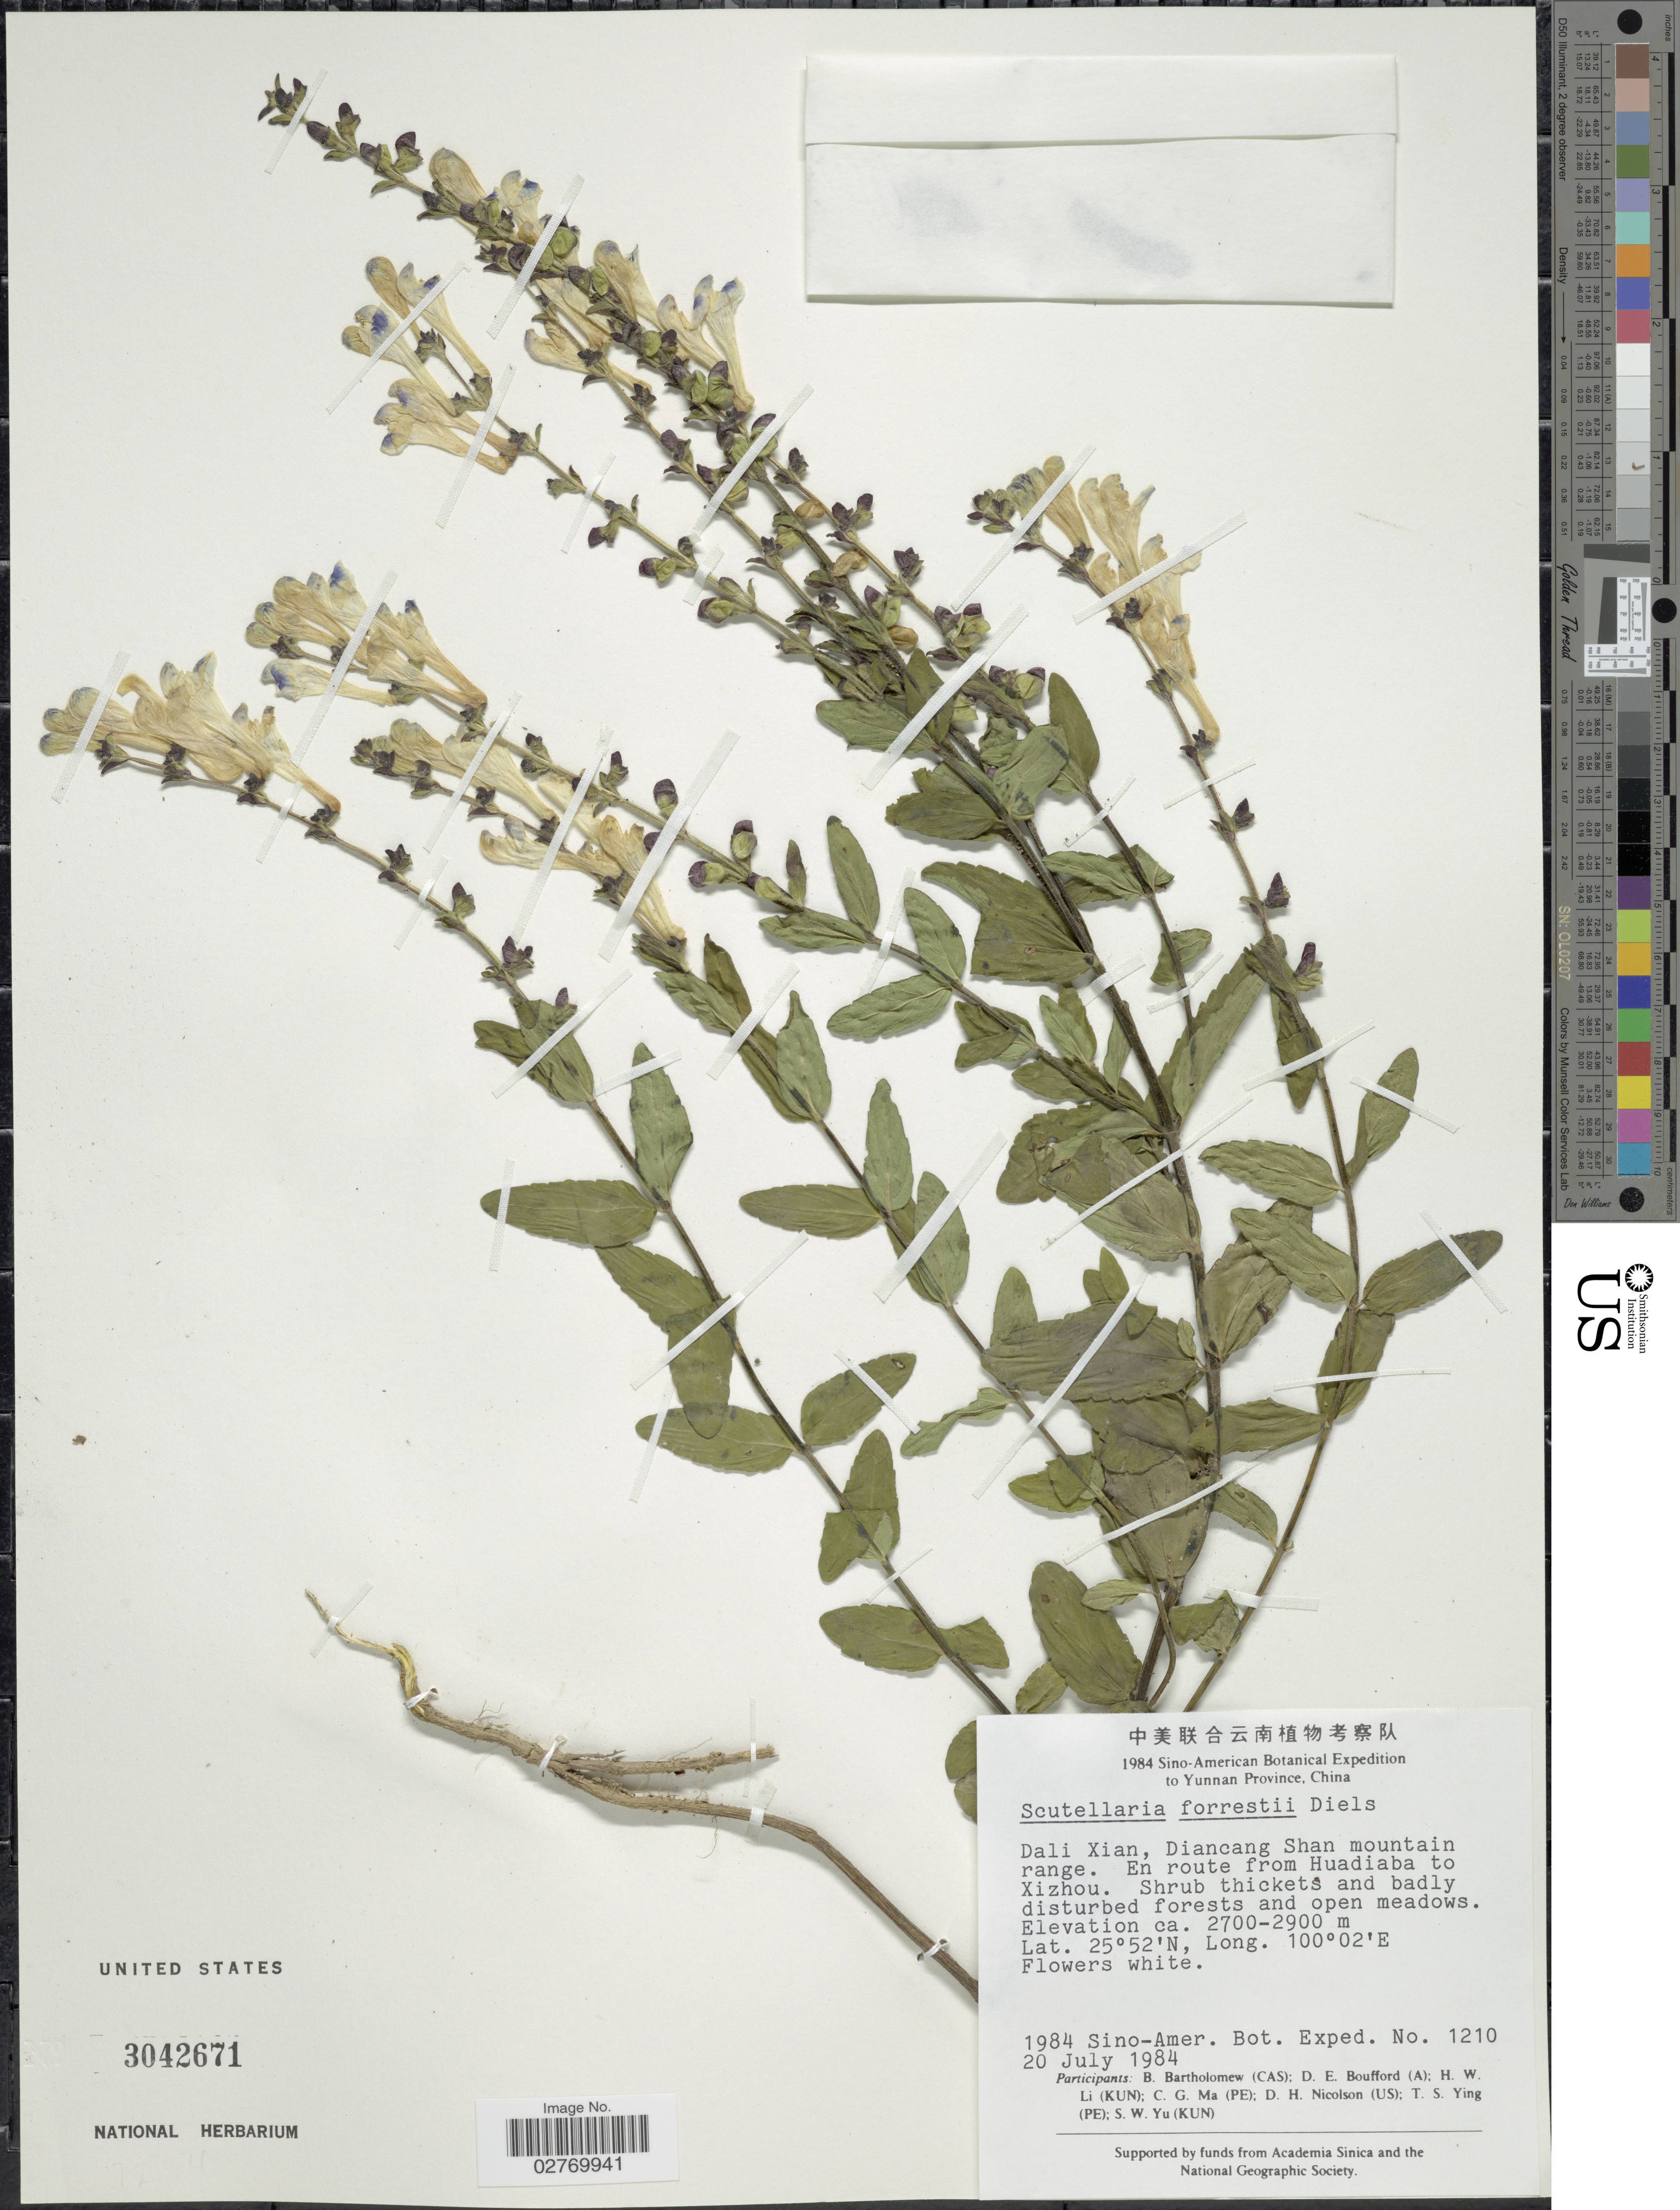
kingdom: Plantae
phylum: Tracheophyta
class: Magnoliopsida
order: Lamiales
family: Lamiaceae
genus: Scutellaria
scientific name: Scutellaria forrestii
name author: Diels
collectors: Sino-Amer. Bot. Exped. 1984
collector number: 1210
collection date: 1984-07-20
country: China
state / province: Yunnan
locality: Dali Xian, Diancang Shan mountain range. En route from Huadiaba to Xizhou.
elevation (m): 2700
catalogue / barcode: US 3042671